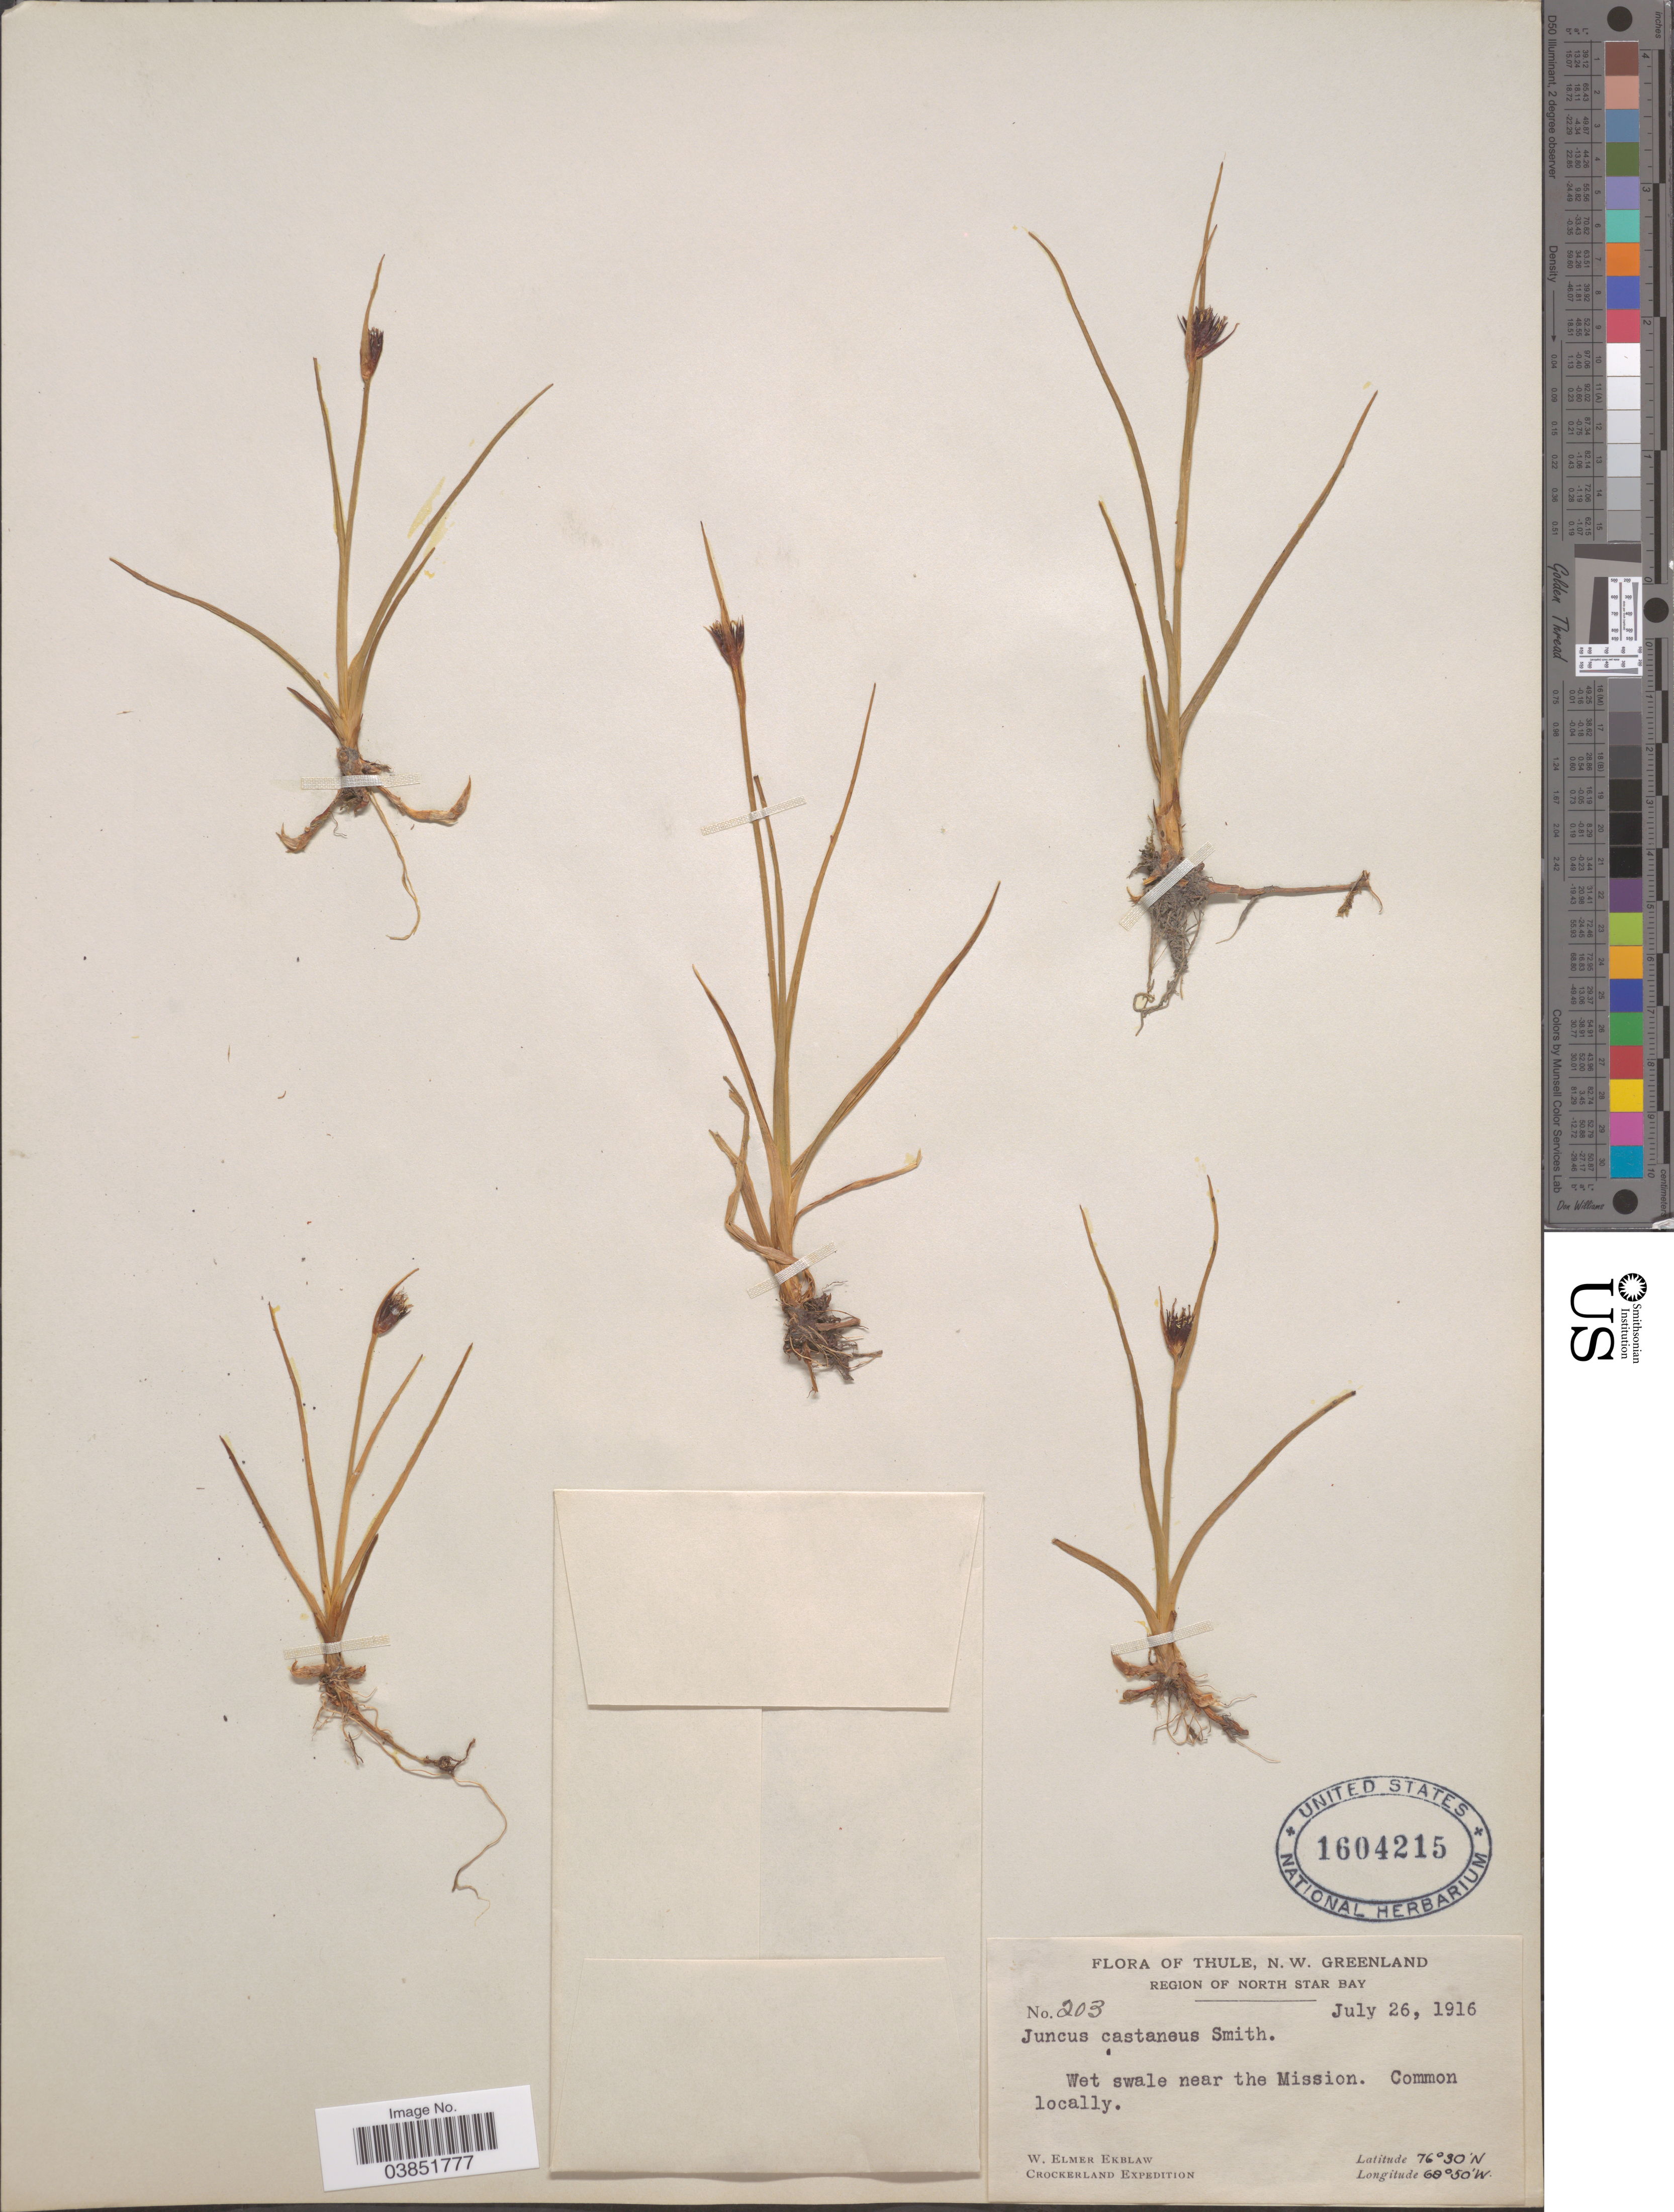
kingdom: Plantae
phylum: Tracheophyta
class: Liliopsida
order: Poales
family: Juncaceae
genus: Juncus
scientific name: Juncus castaneus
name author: Sm.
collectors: W. Ekblaw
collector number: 203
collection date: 1916-07-26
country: Greenland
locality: Thule, N. W. Greenland. Region of North Star Bay. Near the Mission.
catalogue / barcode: US 1604215